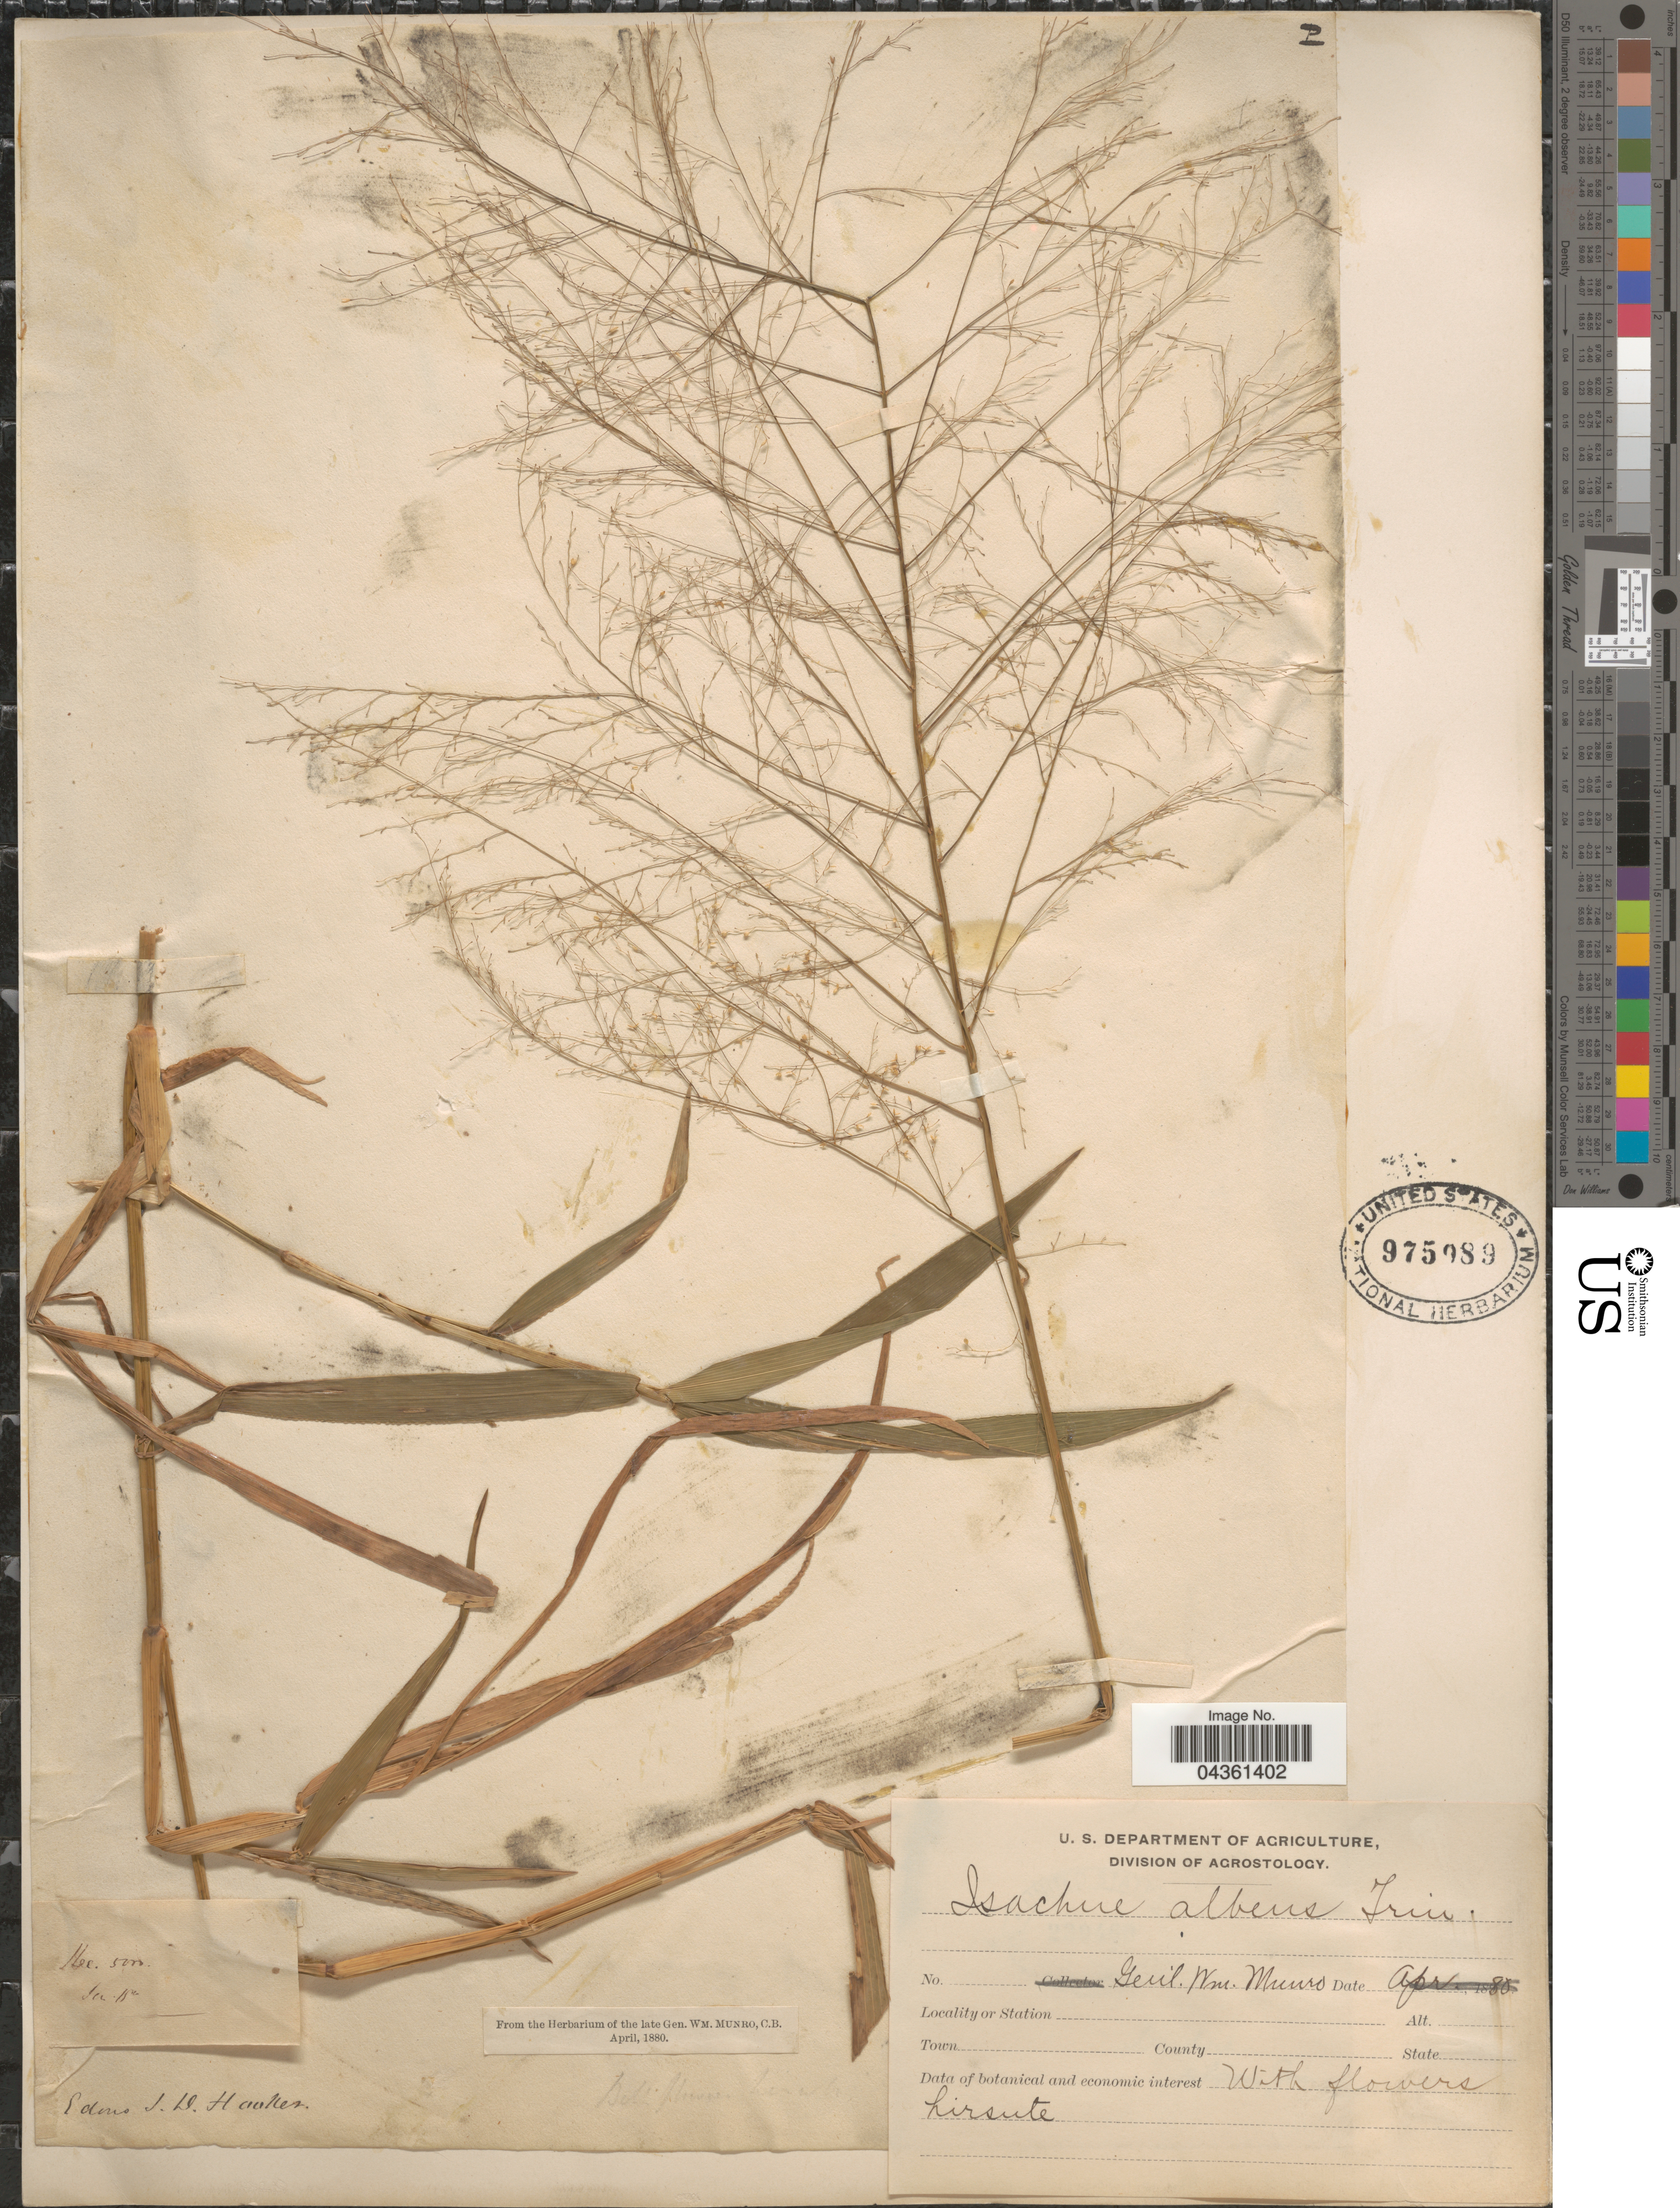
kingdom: Plantae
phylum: Tracheophyta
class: Liliopsida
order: Poales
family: Poaceae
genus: Isachne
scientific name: Isachne albens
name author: Trin.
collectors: W. Munro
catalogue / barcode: US 975989